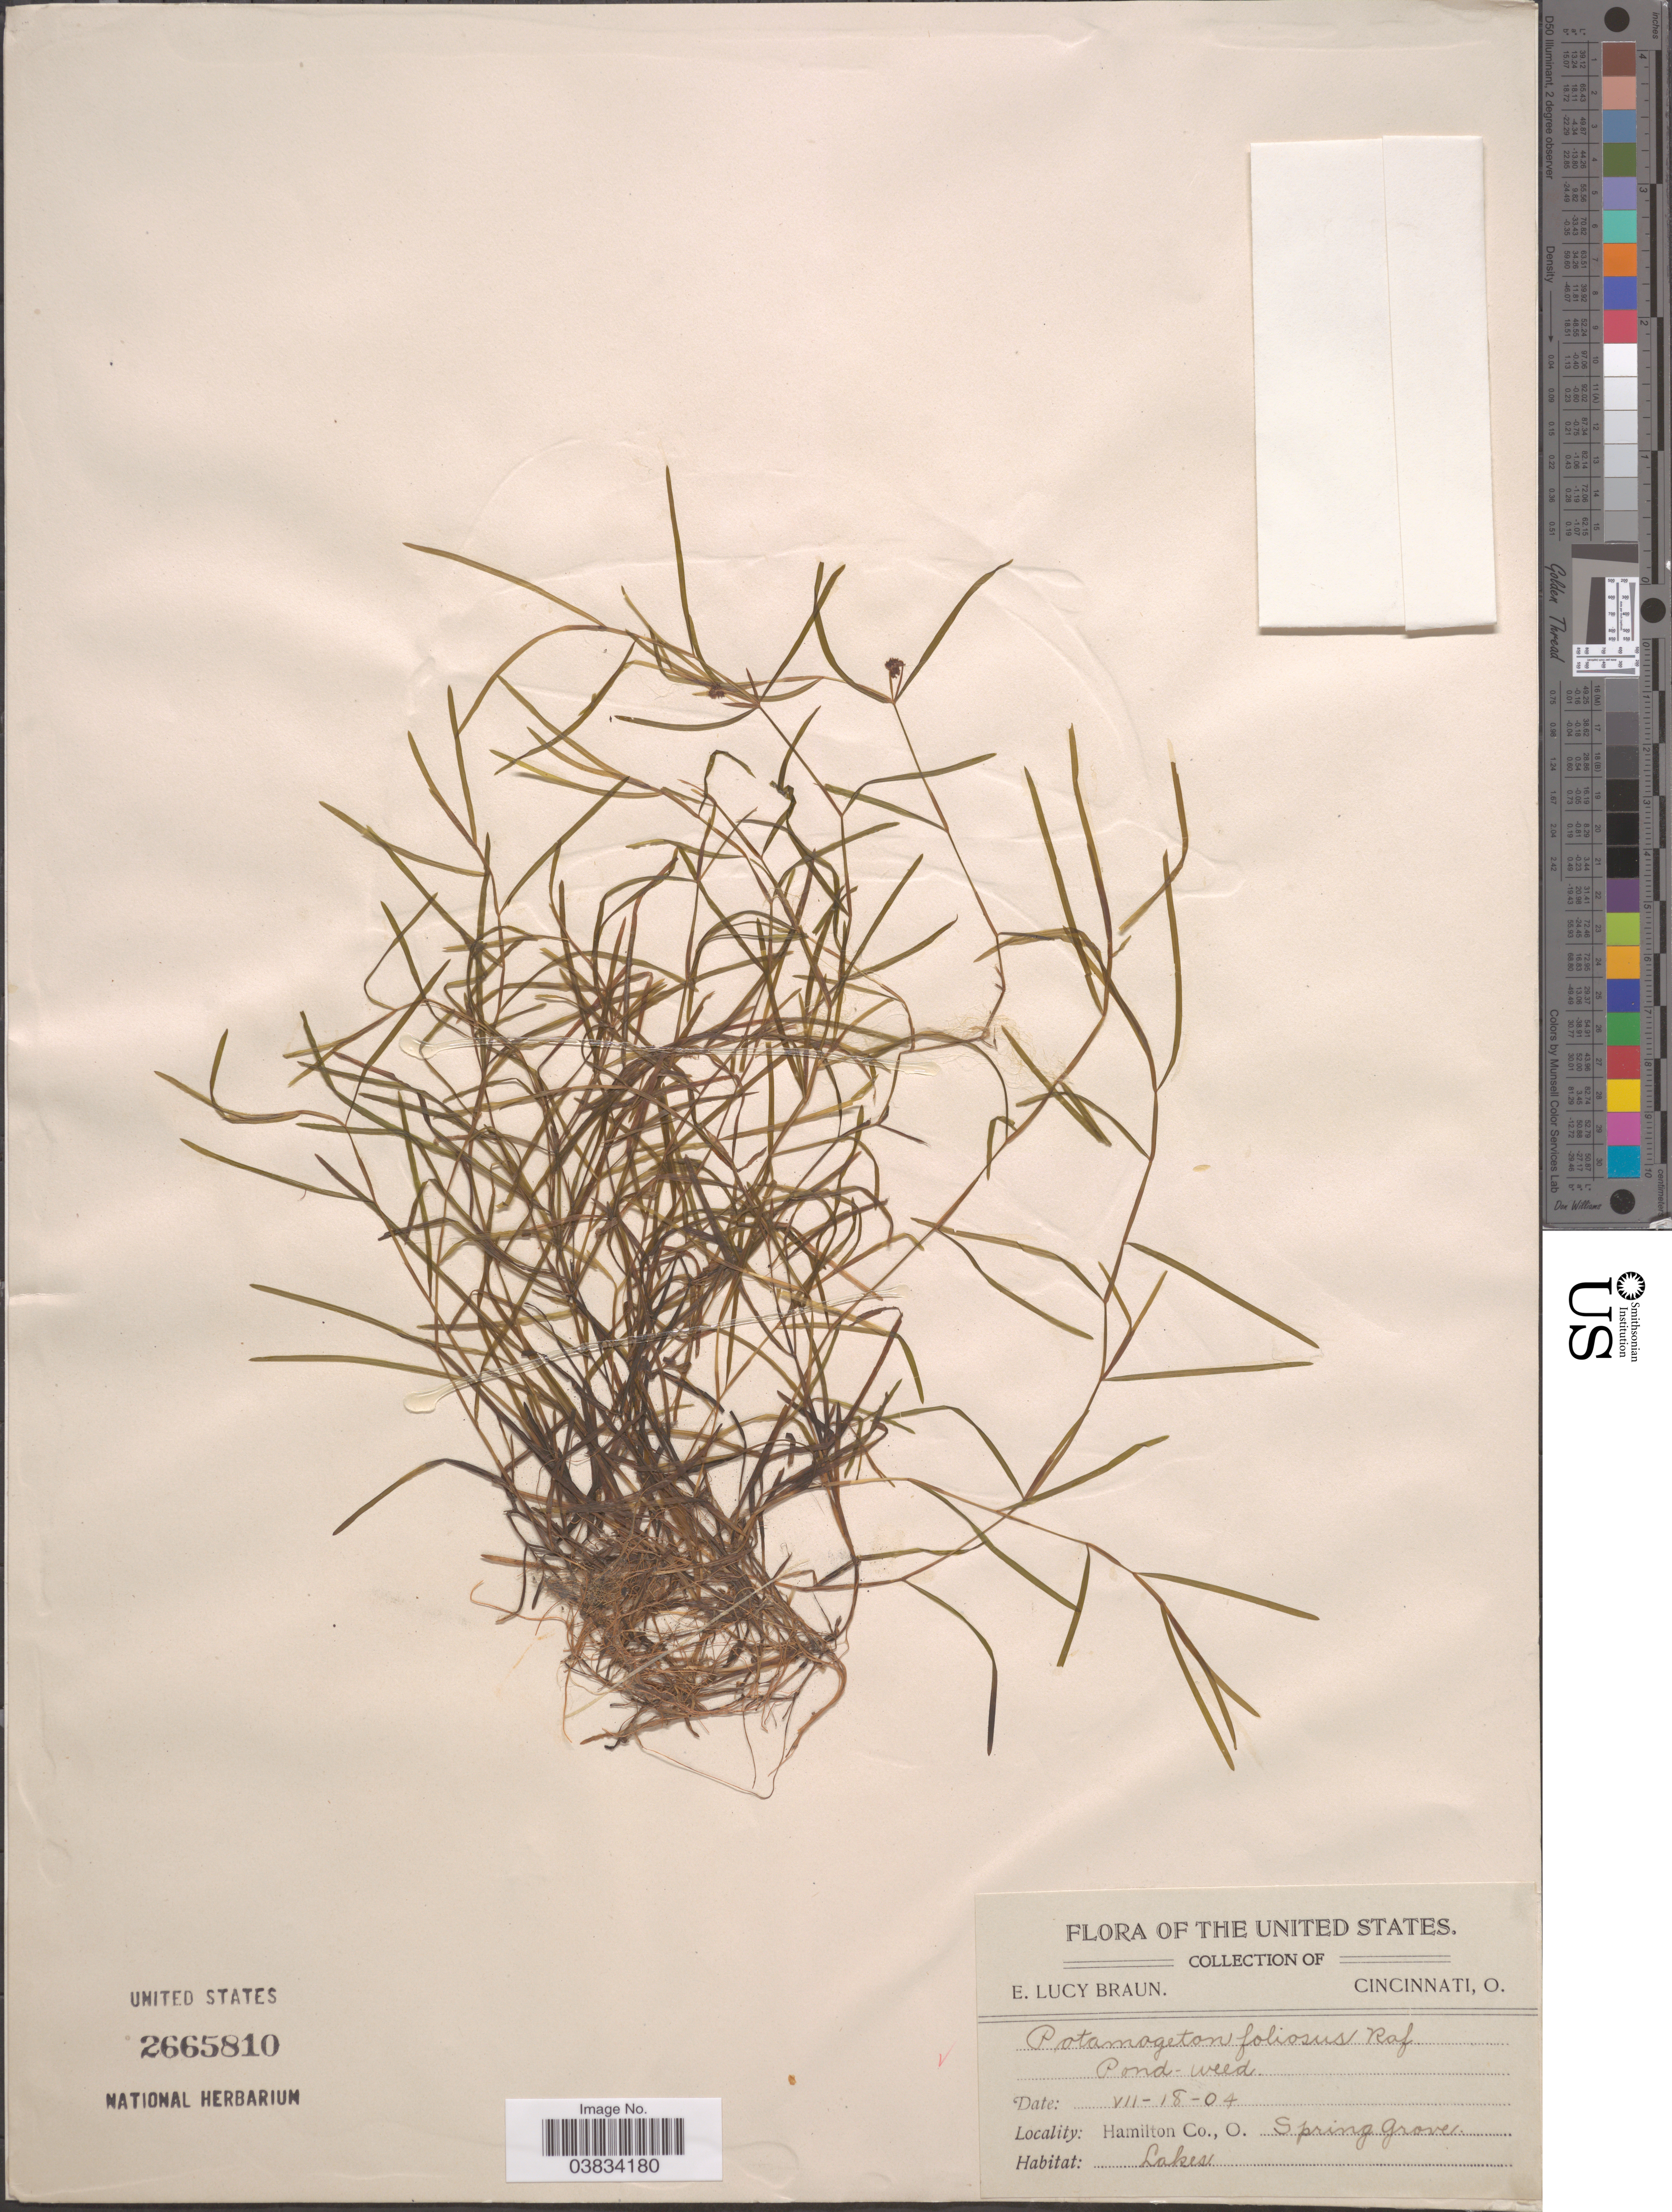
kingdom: Plantae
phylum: Tracheophyta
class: Liliopsida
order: Alismatales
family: Potamogetonaceae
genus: Potamogeton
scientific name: Potamogeton foliosus var. foliosus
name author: Raf.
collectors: E. L. Braun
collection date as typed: Transcribed d/m/y: 18/7/4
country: United States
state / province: Ohio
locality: Hamilton Co., Spring Grove.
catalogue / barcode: US 2665810